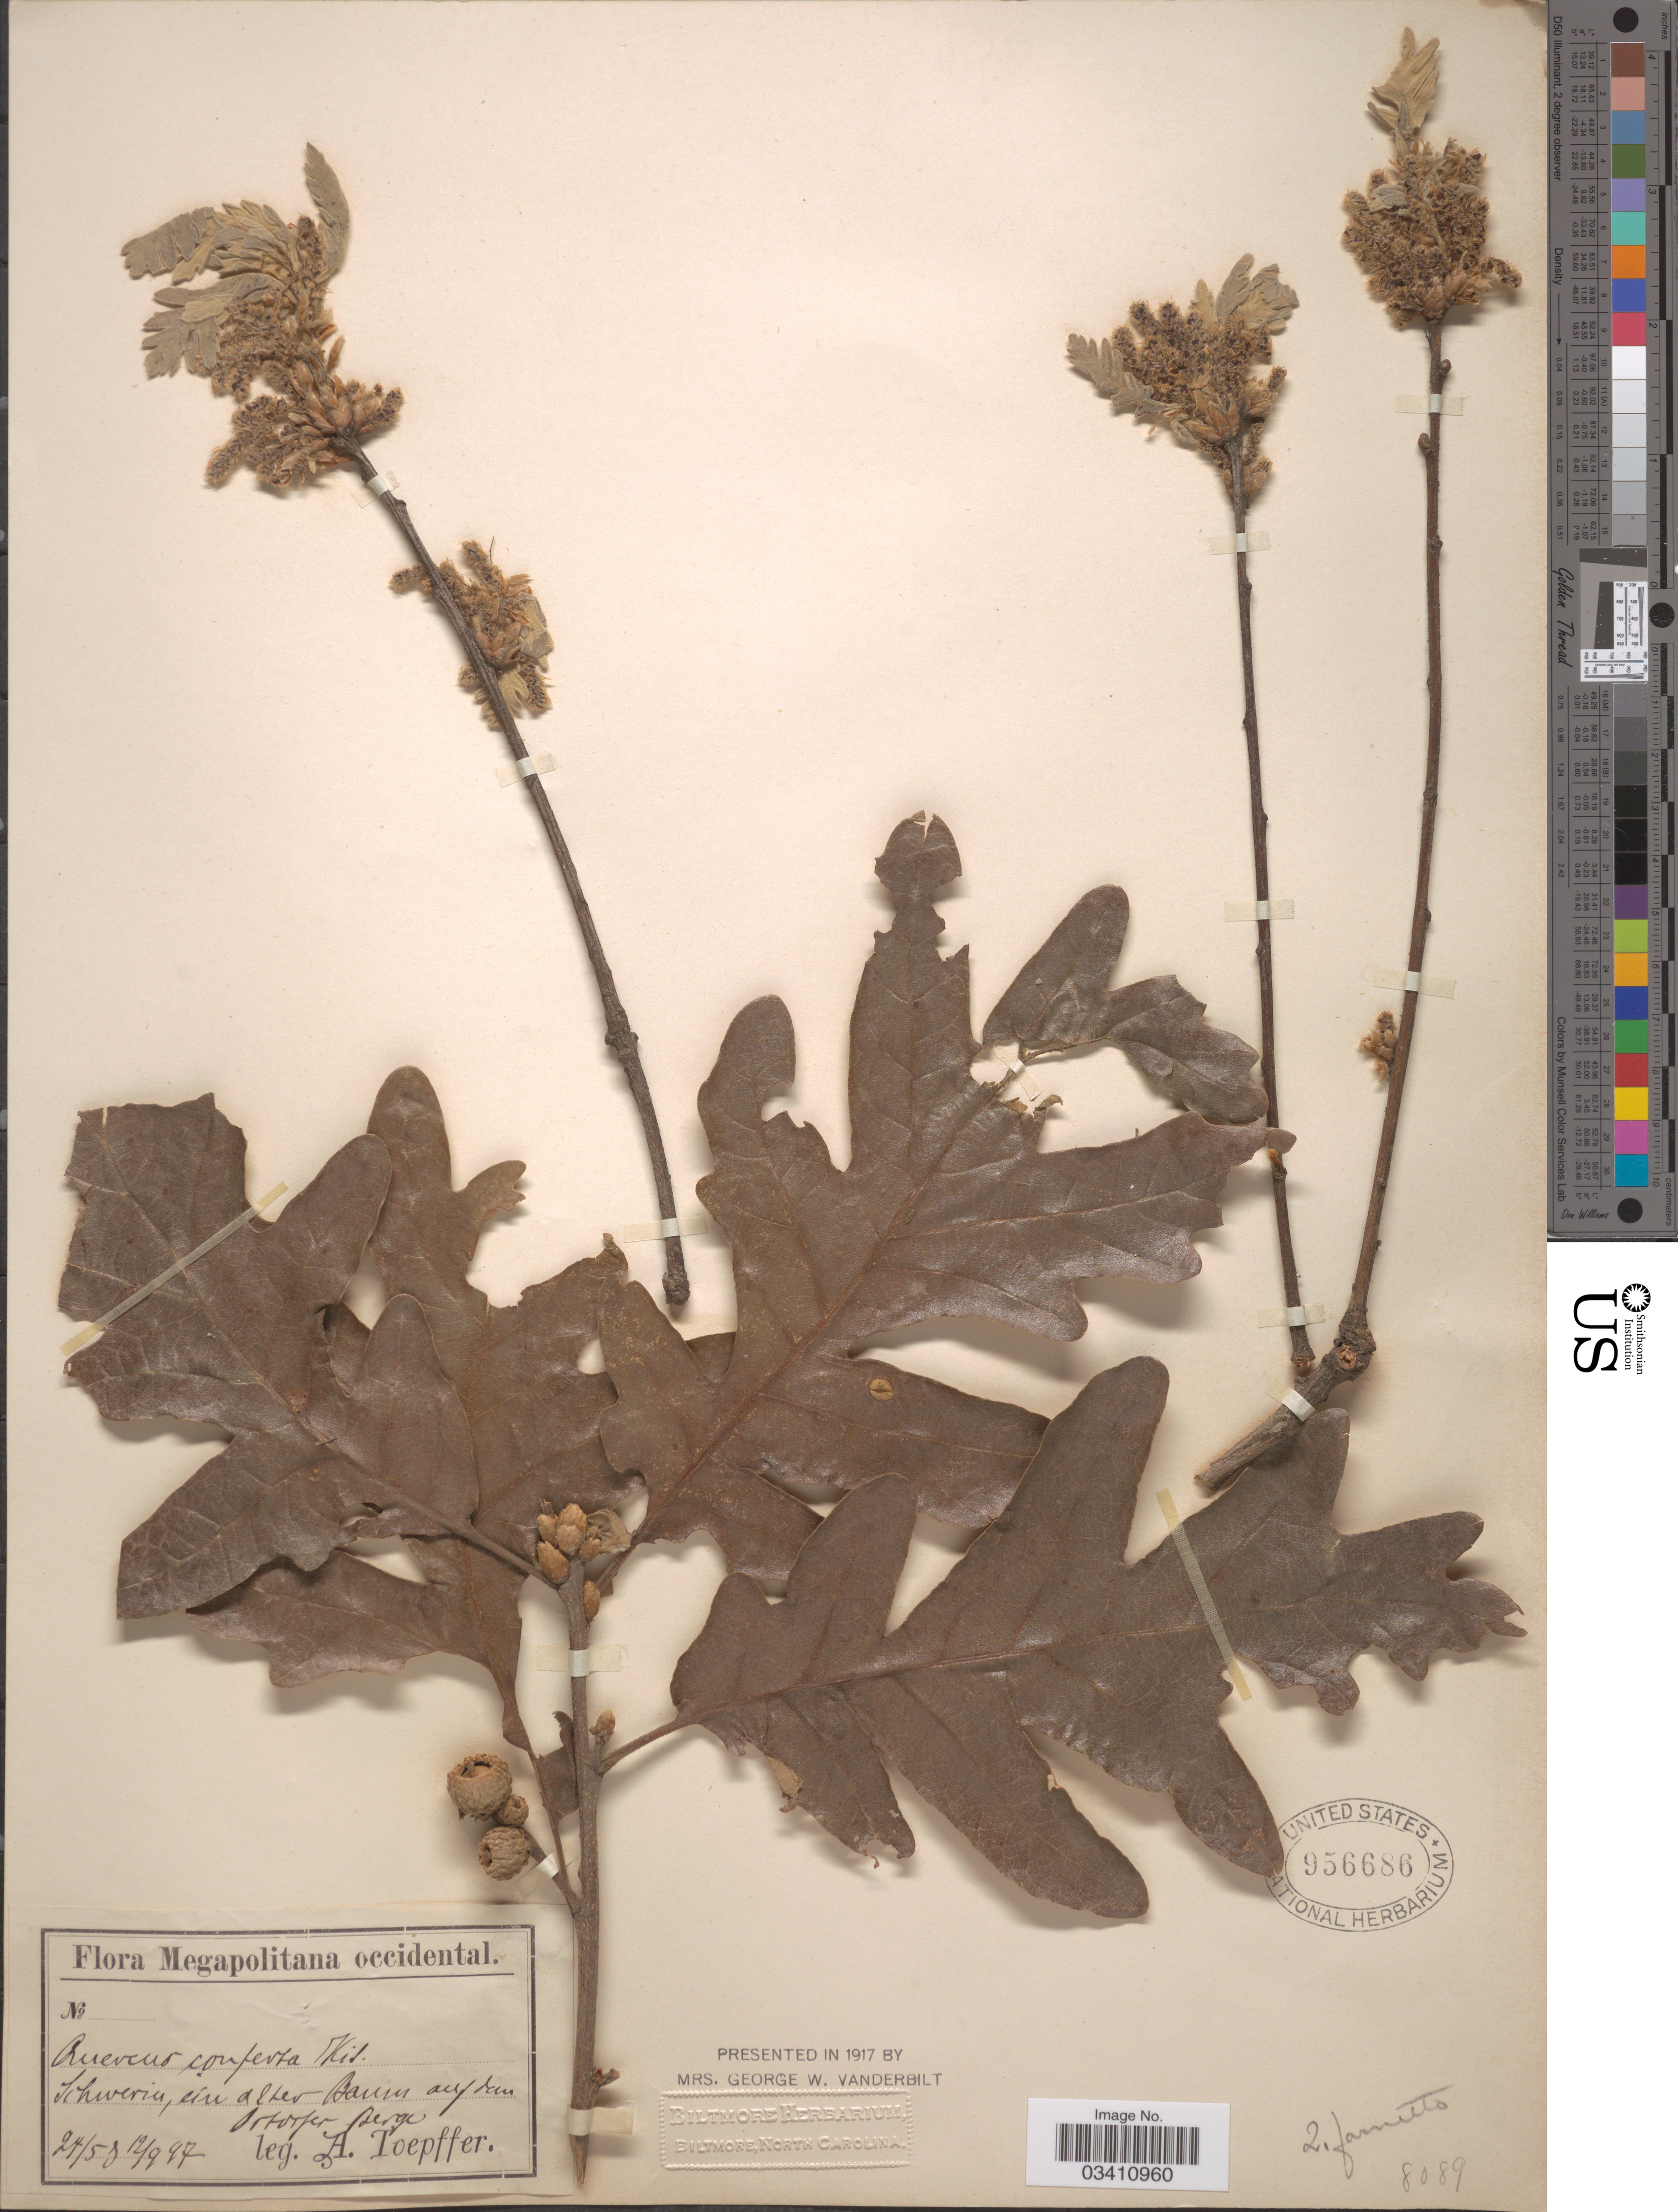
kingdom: Plantae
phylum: Tracheophyta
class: Magnoliopsida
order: Fagales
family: Fagaceae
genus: Quercus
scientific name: Quercus conferta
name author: Kit.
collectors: A. Toepffer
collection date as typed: Transcribed d/m/y: 24/5/97 to 12/9/97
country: Germany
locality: Megapolitana occidental. Schwerin, ein alter Baum auf dem Ortorfer [interpreted] Berge.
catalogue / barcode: US 956686